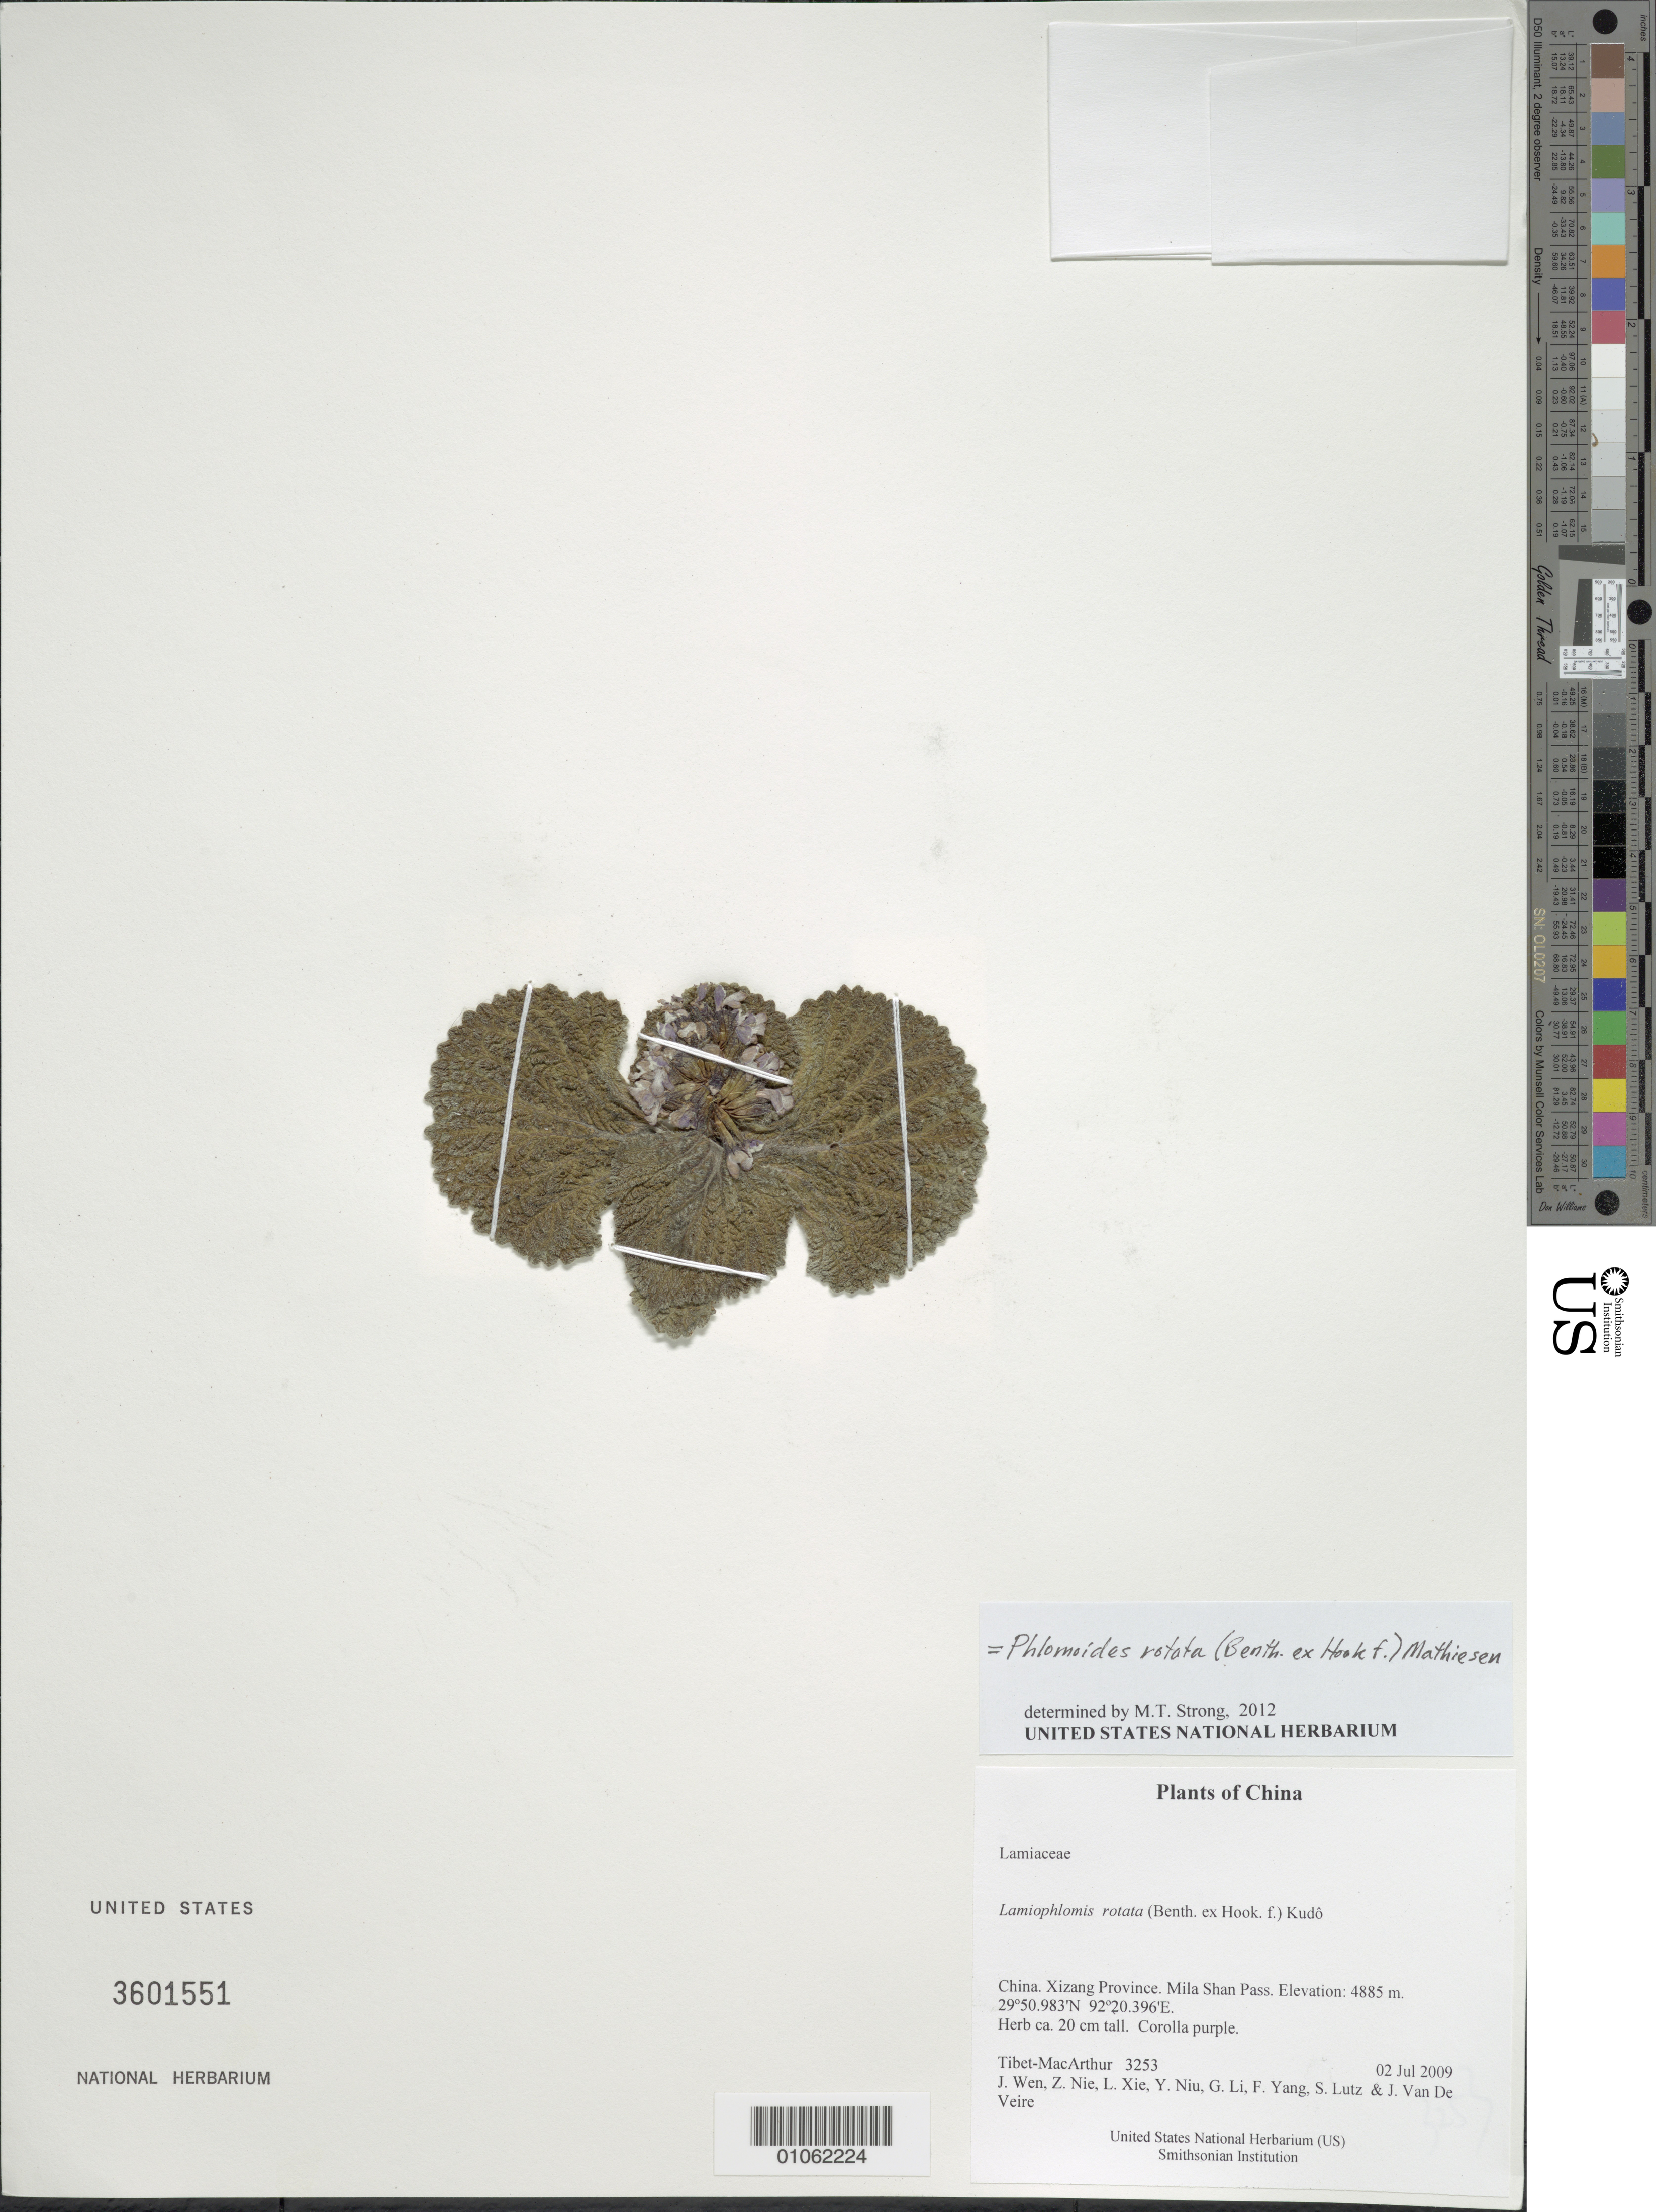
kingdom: Plantae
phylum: Tracheophyta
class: Magnoliopsida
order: Lamiales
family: Lamiaceae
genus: Lamiophlomis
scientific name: Lamiophlomis rotata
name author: (Benth. ex Hook. f.) Kudô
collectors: Tibet-MacArthur, J. Wen, Z. Nie, L. Xie, Y. Niu, G. Li, F. Yang, S. Lutz & J. Van De Veire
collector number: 3253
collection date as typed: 02 Jul 2009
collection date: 2009-07-02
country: China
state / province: Xizang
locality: Mila Shan Pass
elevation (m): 4885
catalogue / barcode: US 3601551